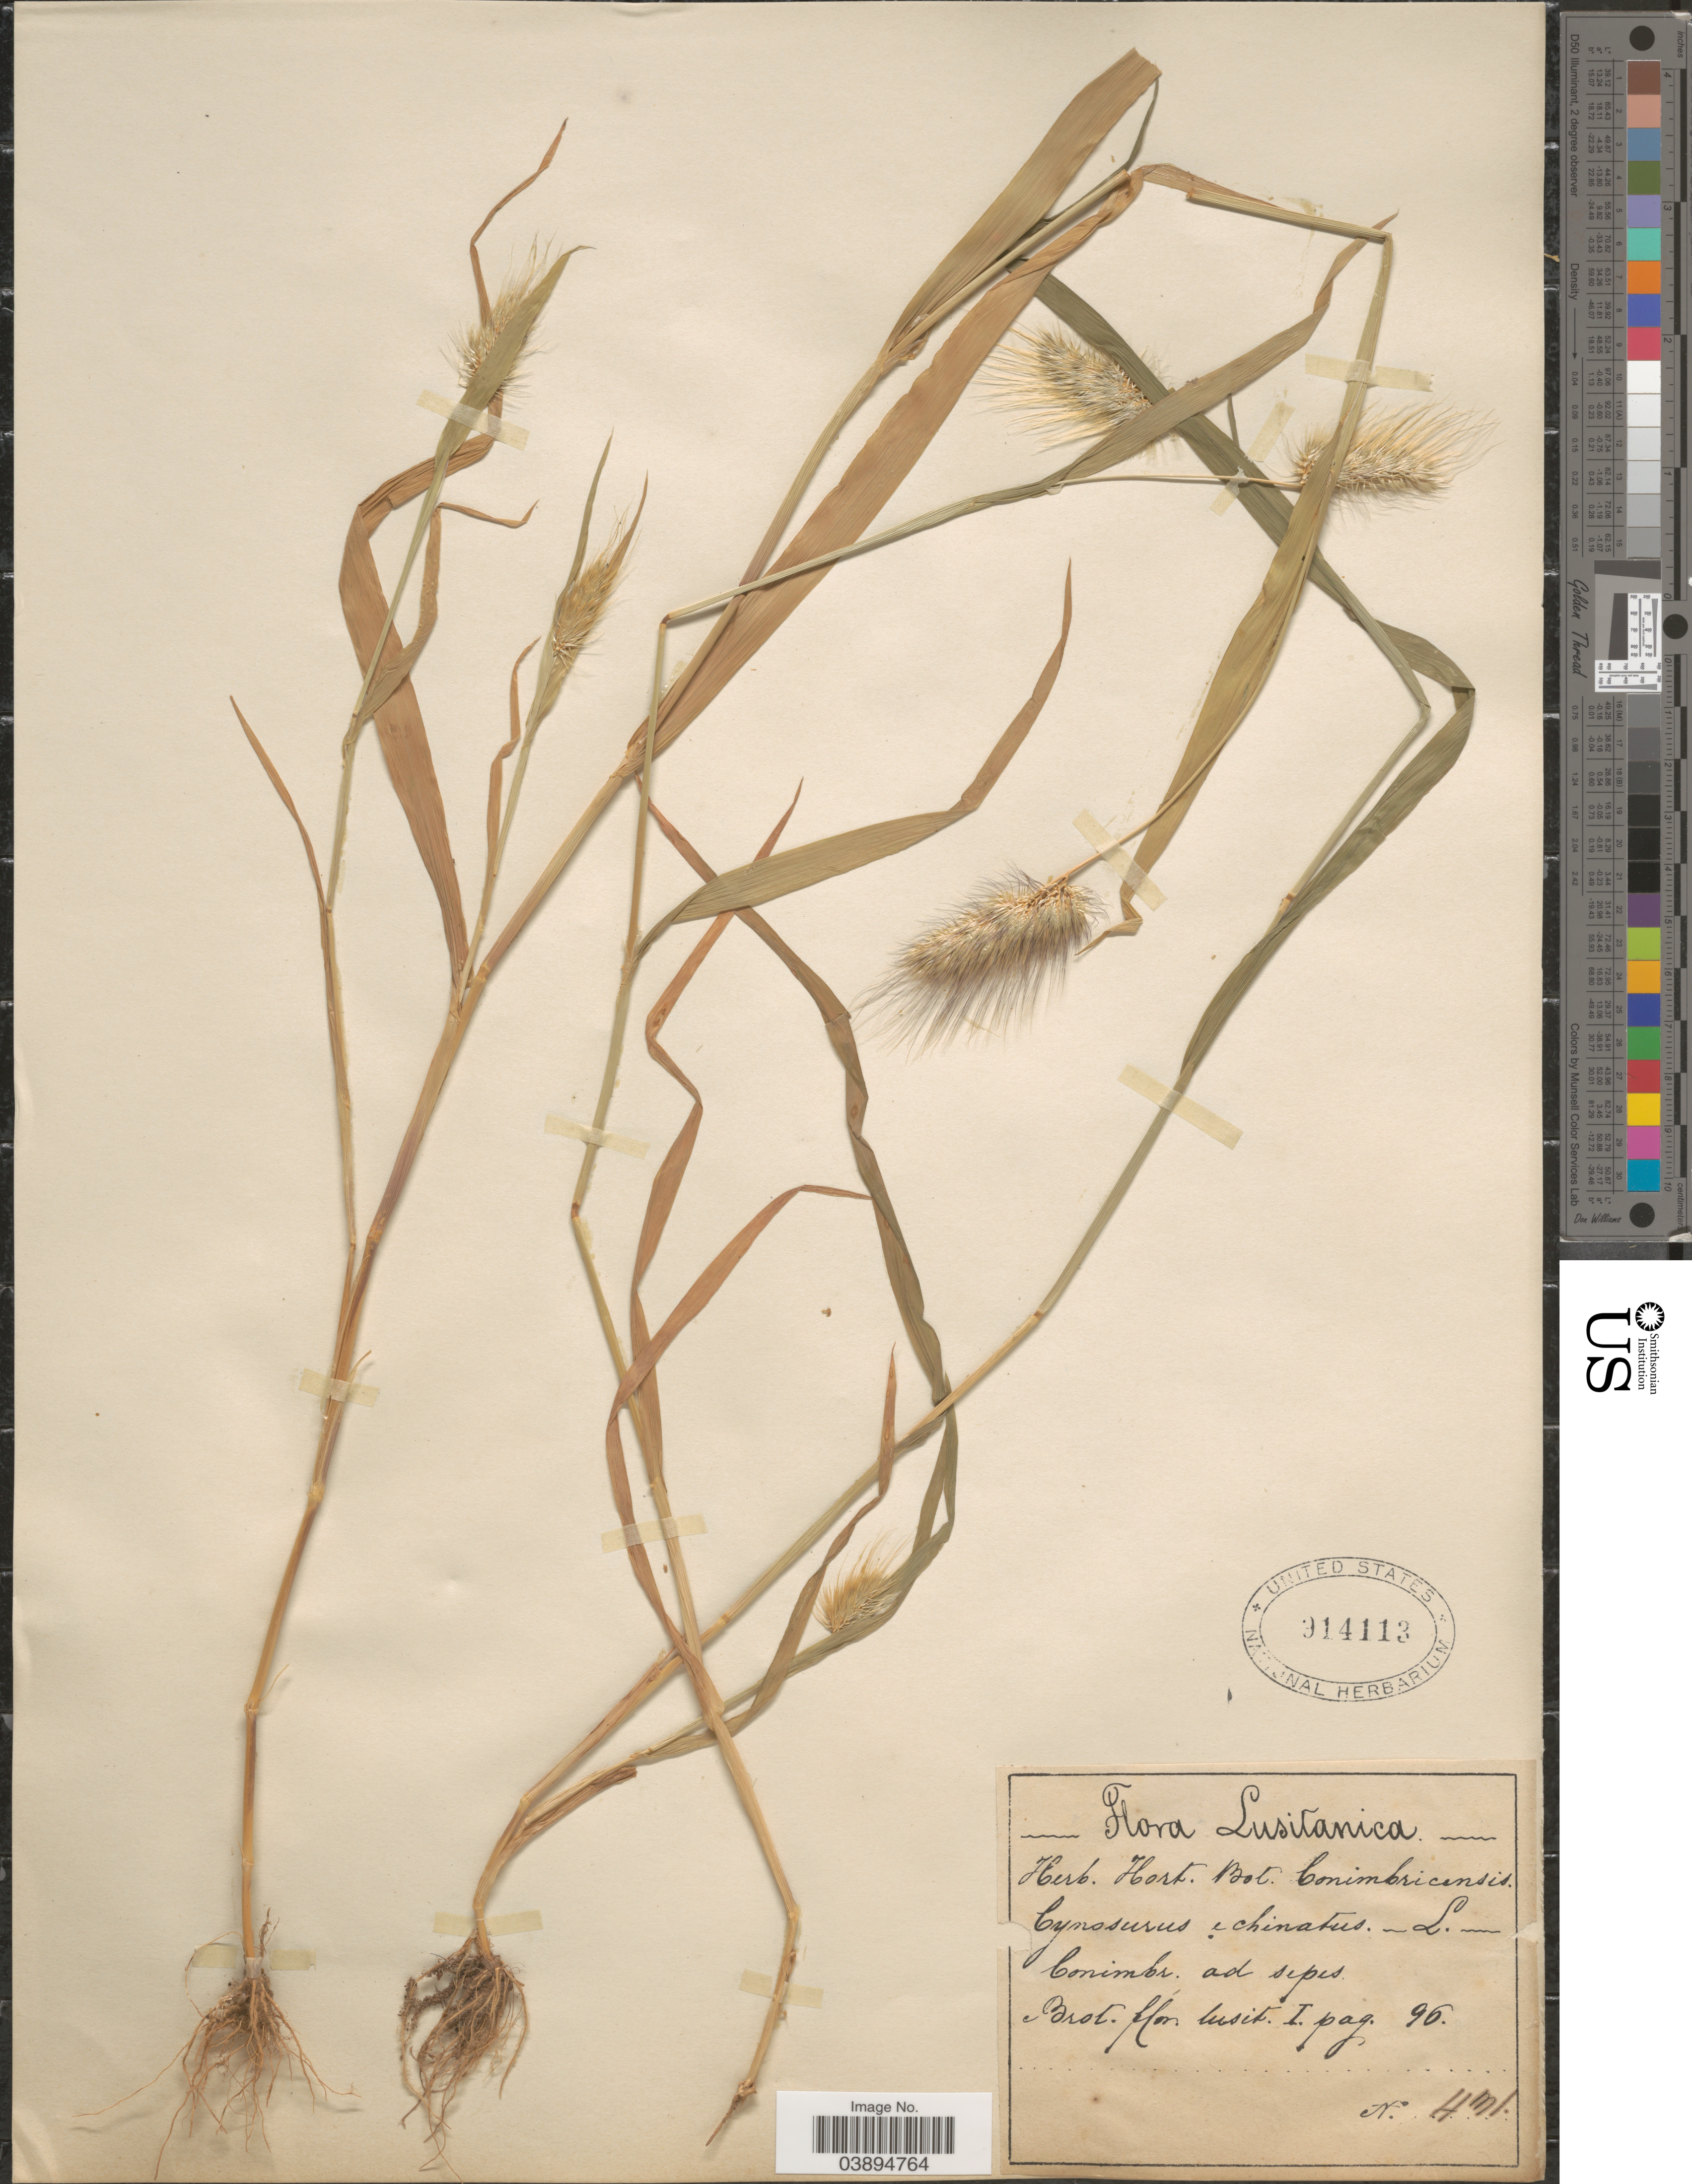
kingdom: Plantae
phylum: Tracheophyta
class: Liliopsida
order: Poales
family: Poaceae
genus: Cynosurus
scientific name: Cynosurus echinatus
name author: L.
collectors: Ex herb. Hort Bot. Conimbricensis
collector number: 431*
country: Portugal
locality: Lusitanica. Conimbr. ad sepes.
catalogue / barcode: US 914113